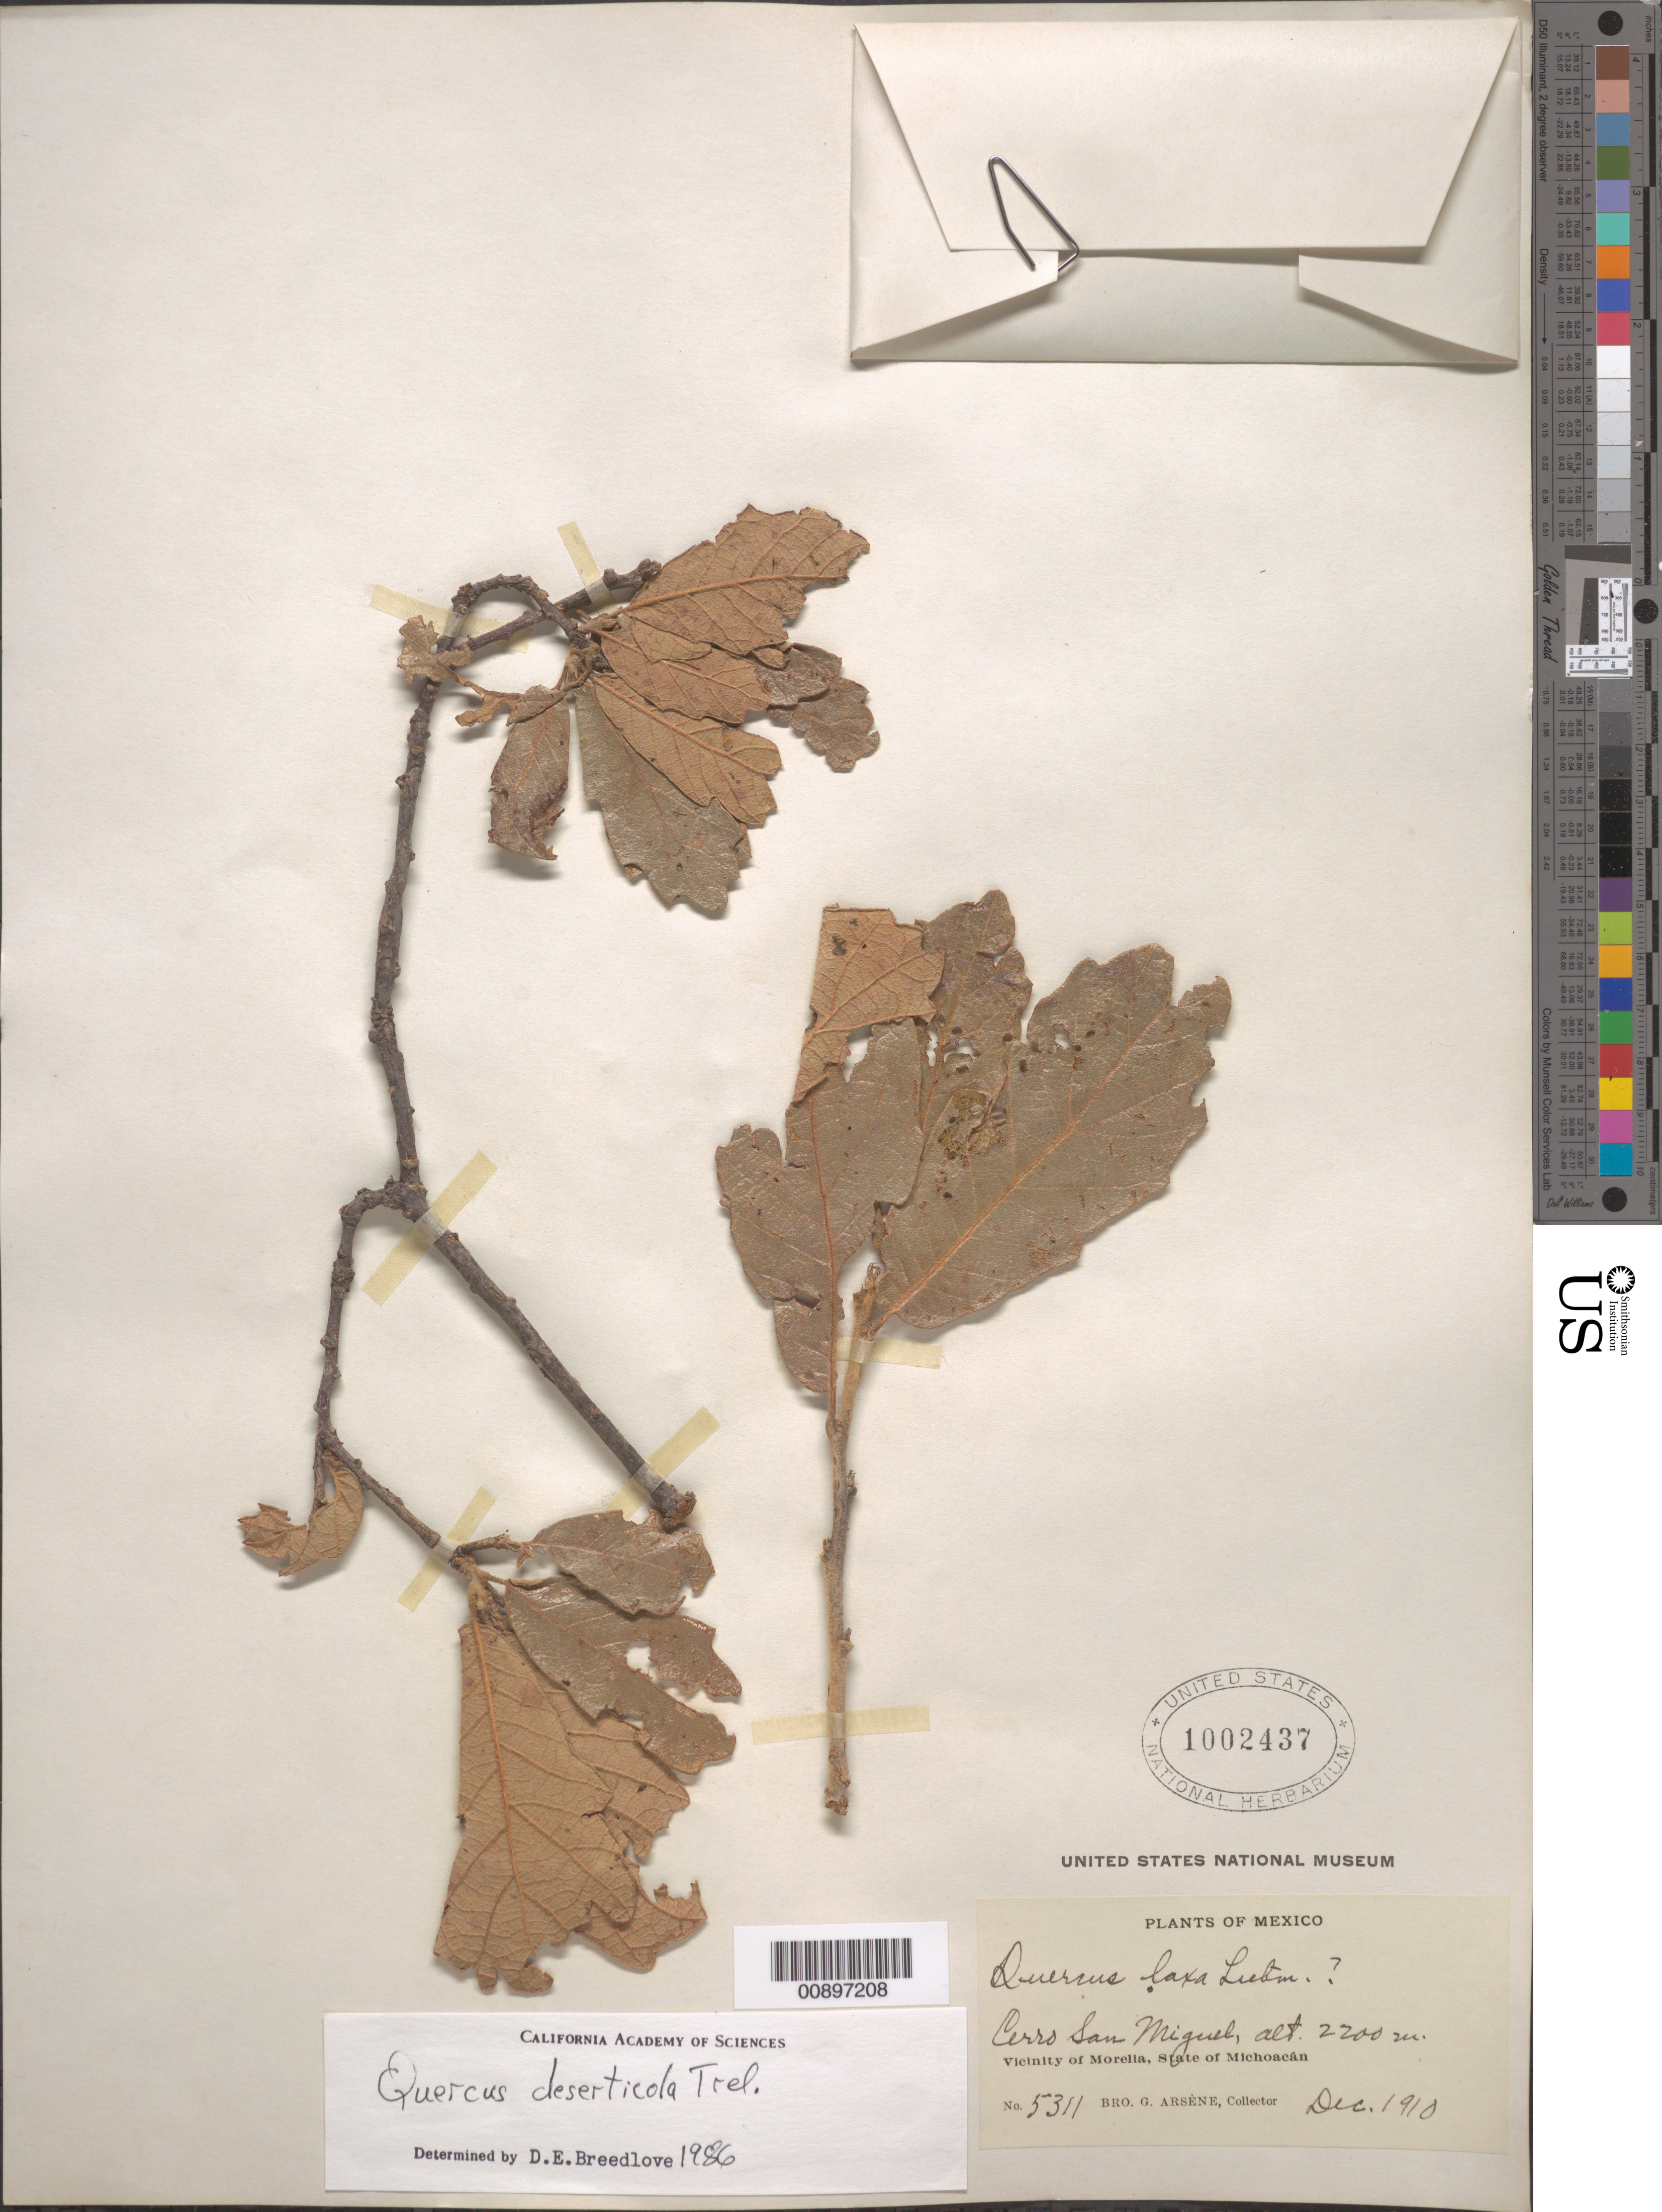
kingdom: Plantae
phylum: Tracheophyta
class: Magnoliopsida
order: Fagales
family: Fagaceae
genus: Quercus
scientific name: Quercus deserticola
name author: Trel.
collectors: Bro. G. Arsène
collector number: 5311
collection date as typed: Dec 1910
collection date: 1910-12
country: Mexico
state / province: Michoacán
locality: Cerro San Miguel. Vicinity of Morelia, Michoacán.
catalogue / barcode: US 1002437